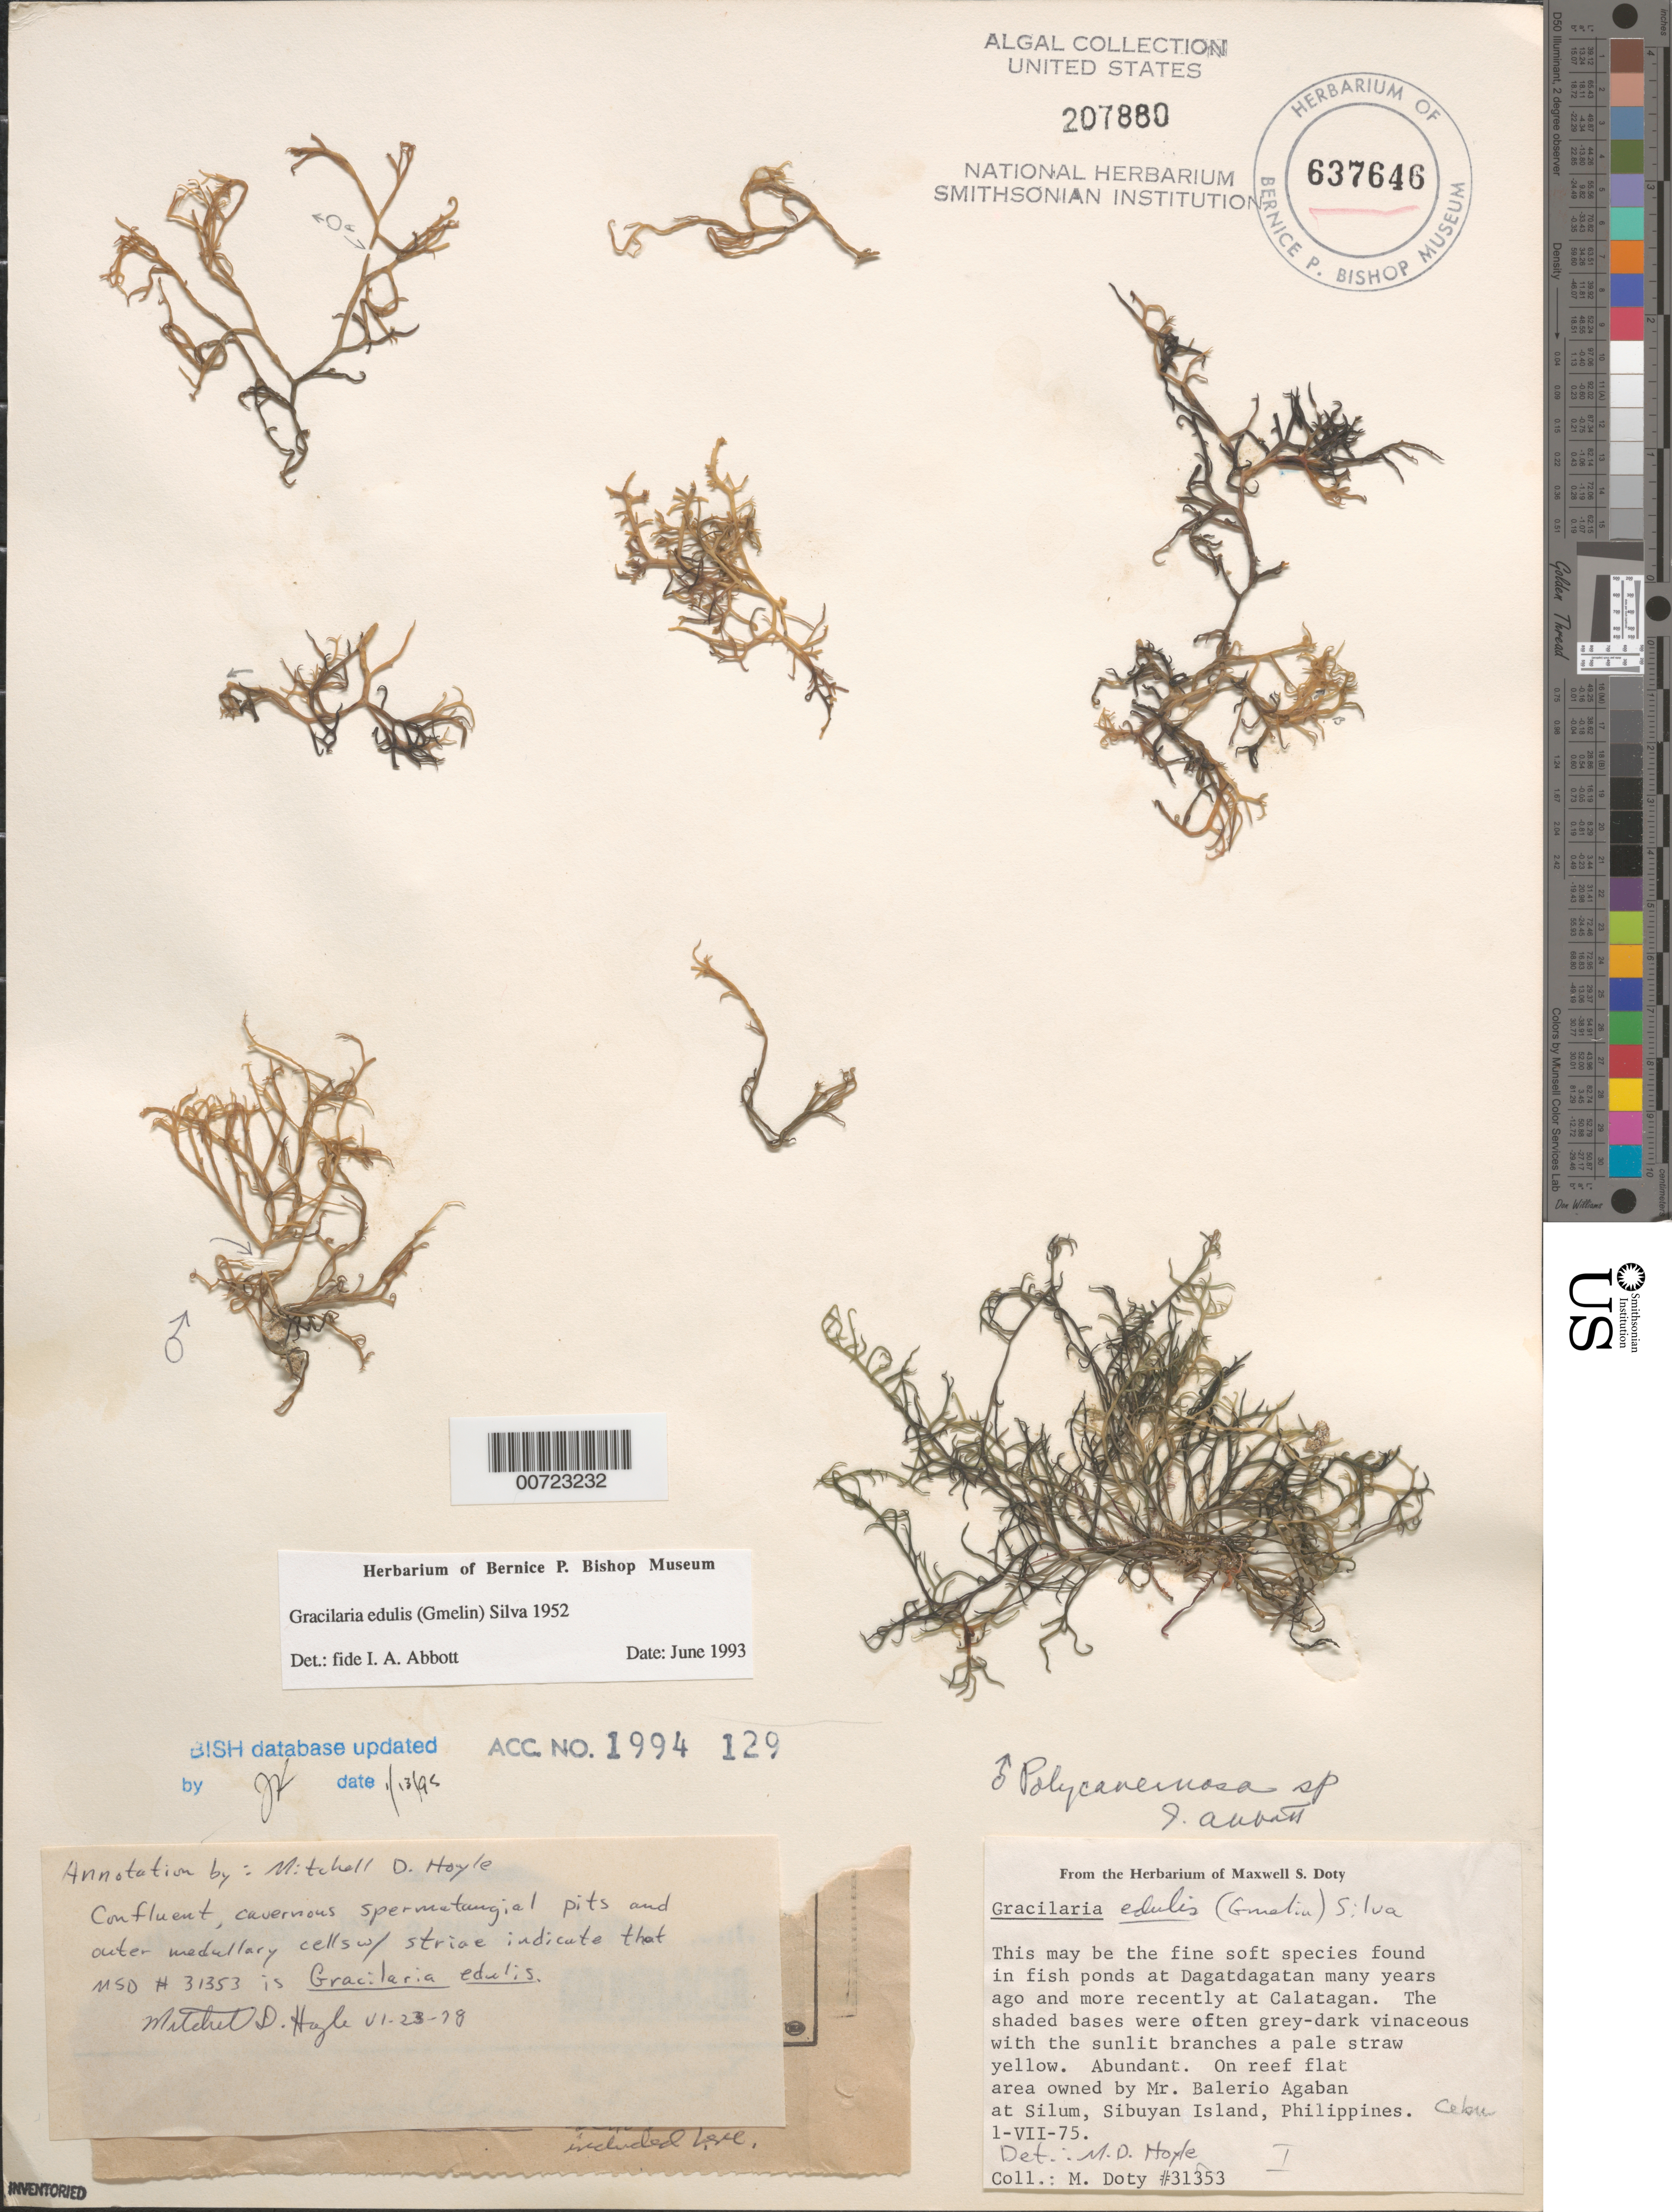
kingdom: Plantae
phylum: Rhodophyta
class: Florideophyceae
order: Gracilariales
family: Gracilariaceae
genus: Gracilaria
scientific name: Gracilaria edulis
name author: (S.G. Gmel.) P.C. Silva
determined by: Hoyle, Mitchell D.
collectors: M. S. Doty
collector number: MSD 31353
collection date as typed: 01 Jul 1975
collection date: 1975-07-01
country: Philippines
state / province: Central Visayas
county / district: Cebu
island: Sibuyan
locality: Silum, reef flat area owned by Mr. Balerio Agaban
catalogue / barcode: US 207880